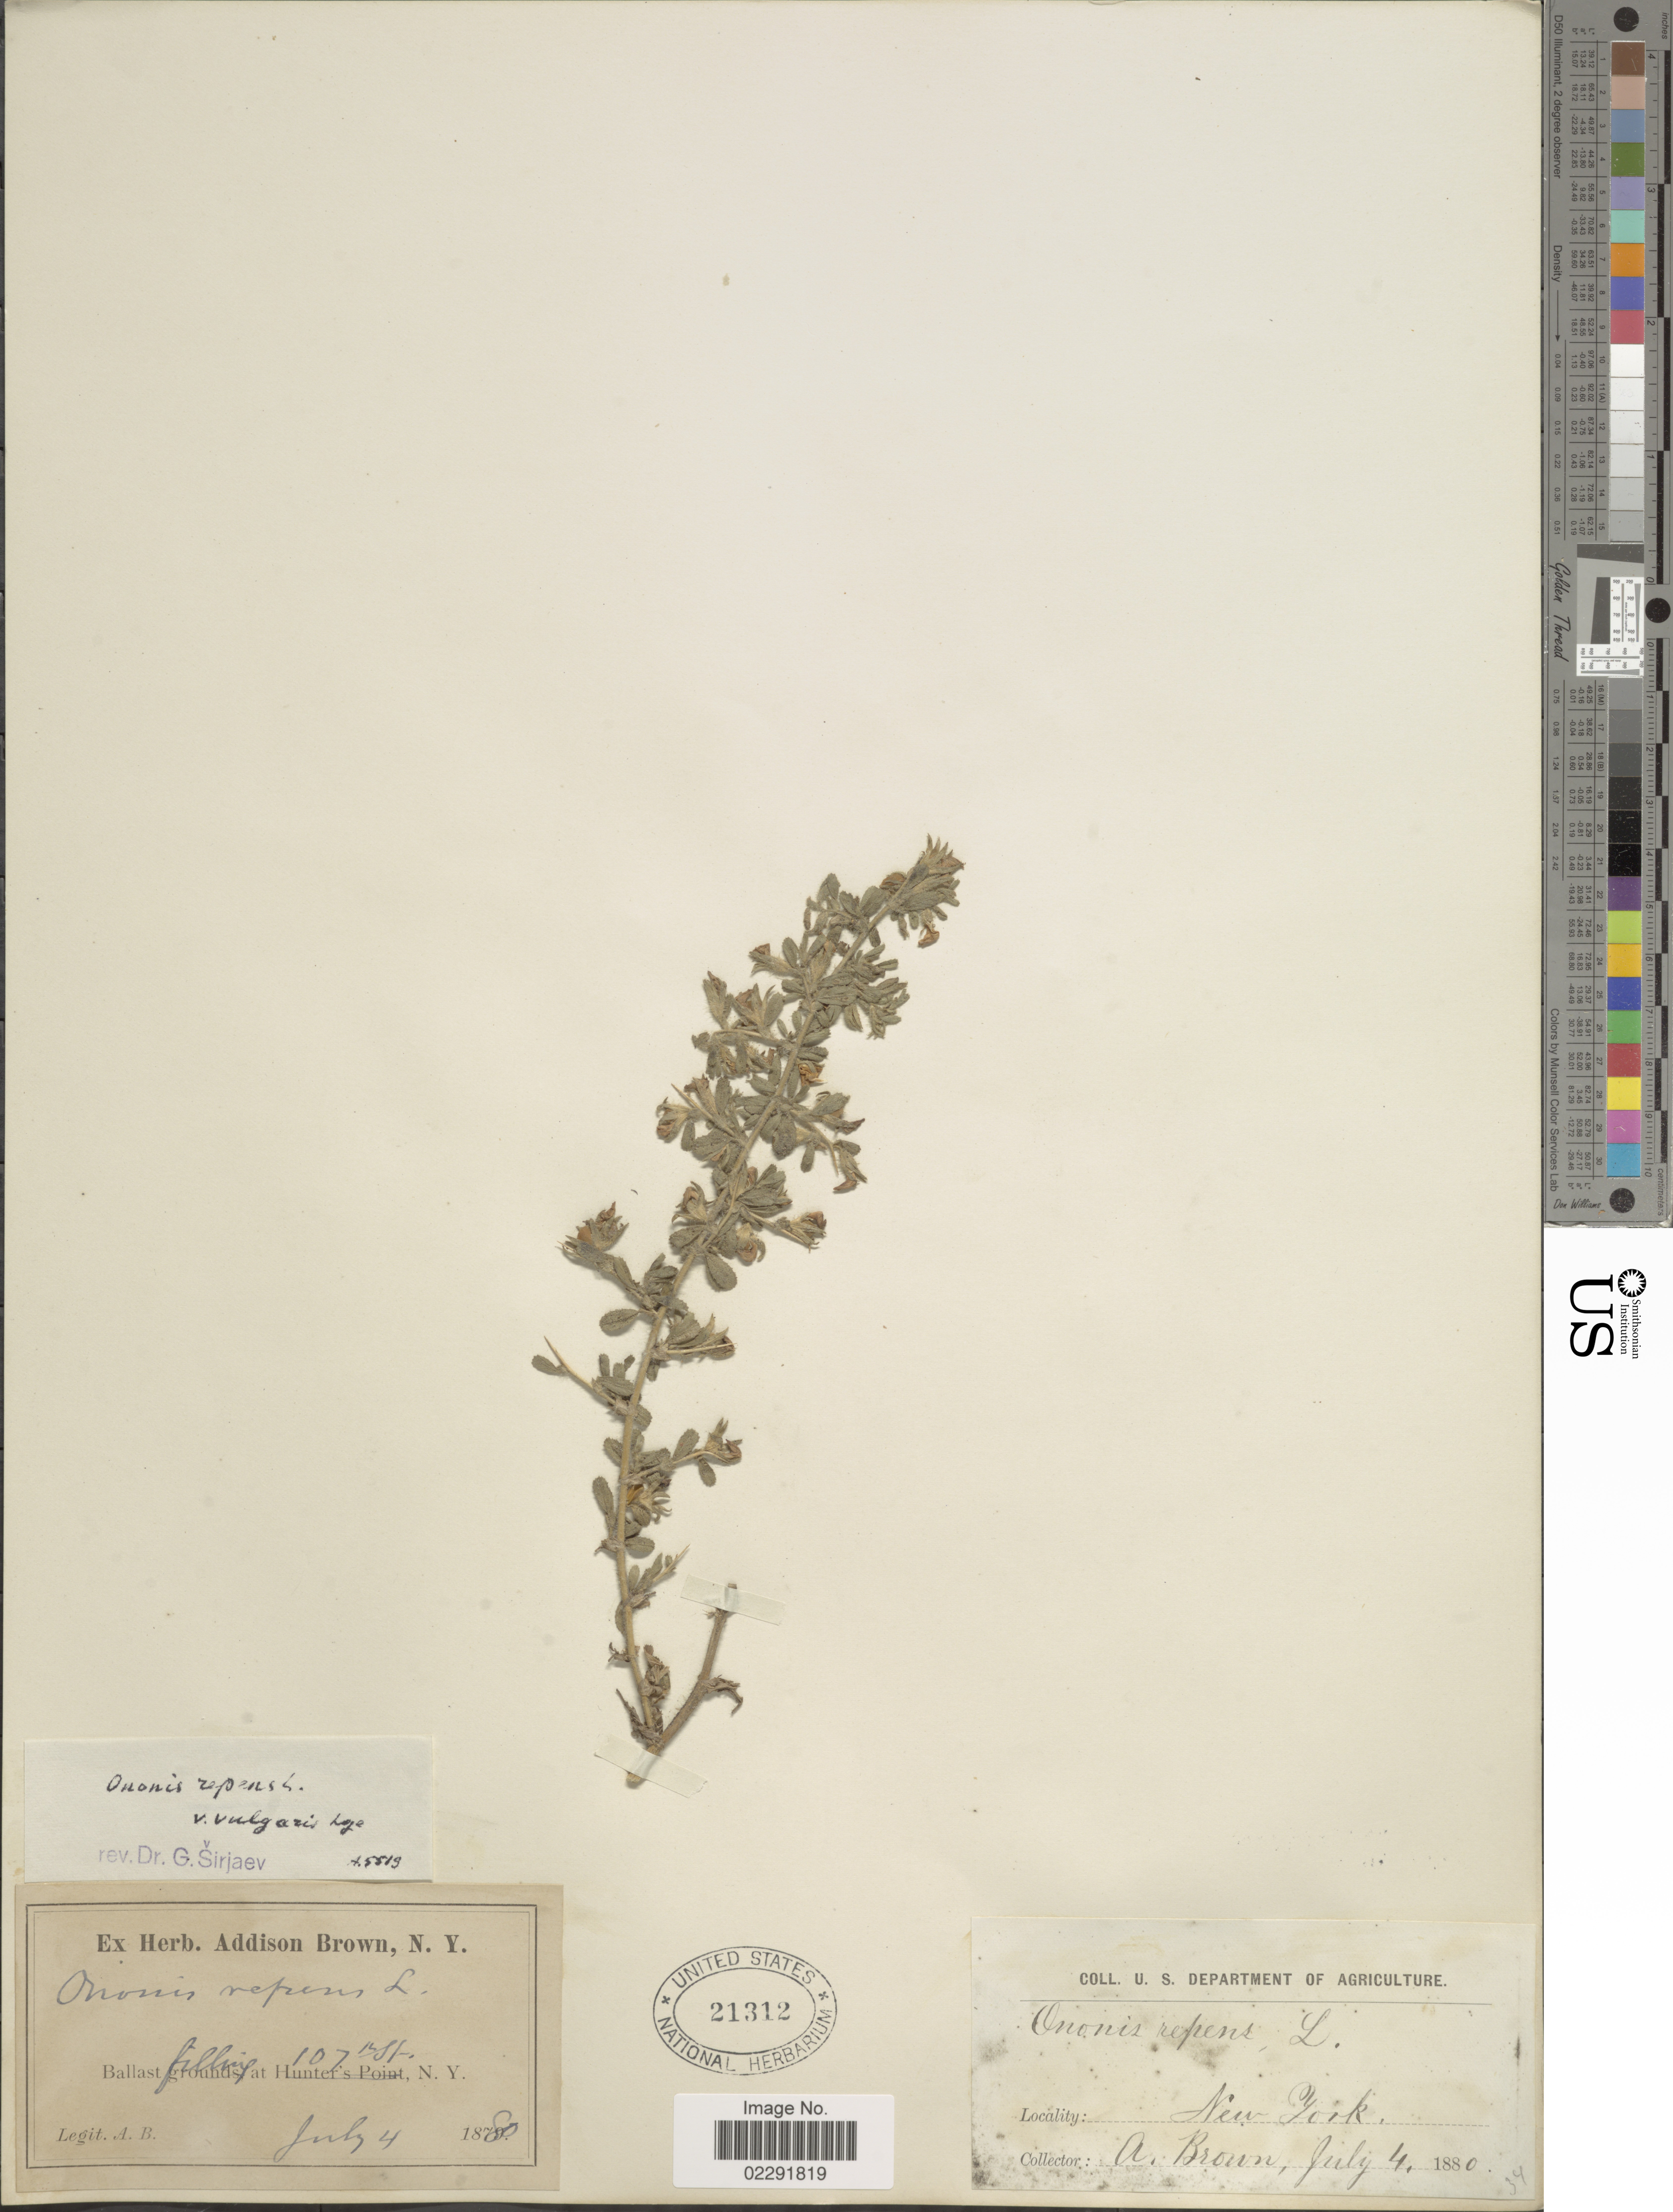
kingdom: Plantae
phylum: Tracheophyta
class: Magnoliopsida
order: Fabales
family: Fabaceae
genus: Ononis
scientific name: Ononis repens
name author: L.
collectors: A. Brown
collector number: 34*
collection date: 1880-07-04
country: United States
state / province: New York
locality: Ballast filling.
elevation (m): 33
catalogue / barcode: US 21312